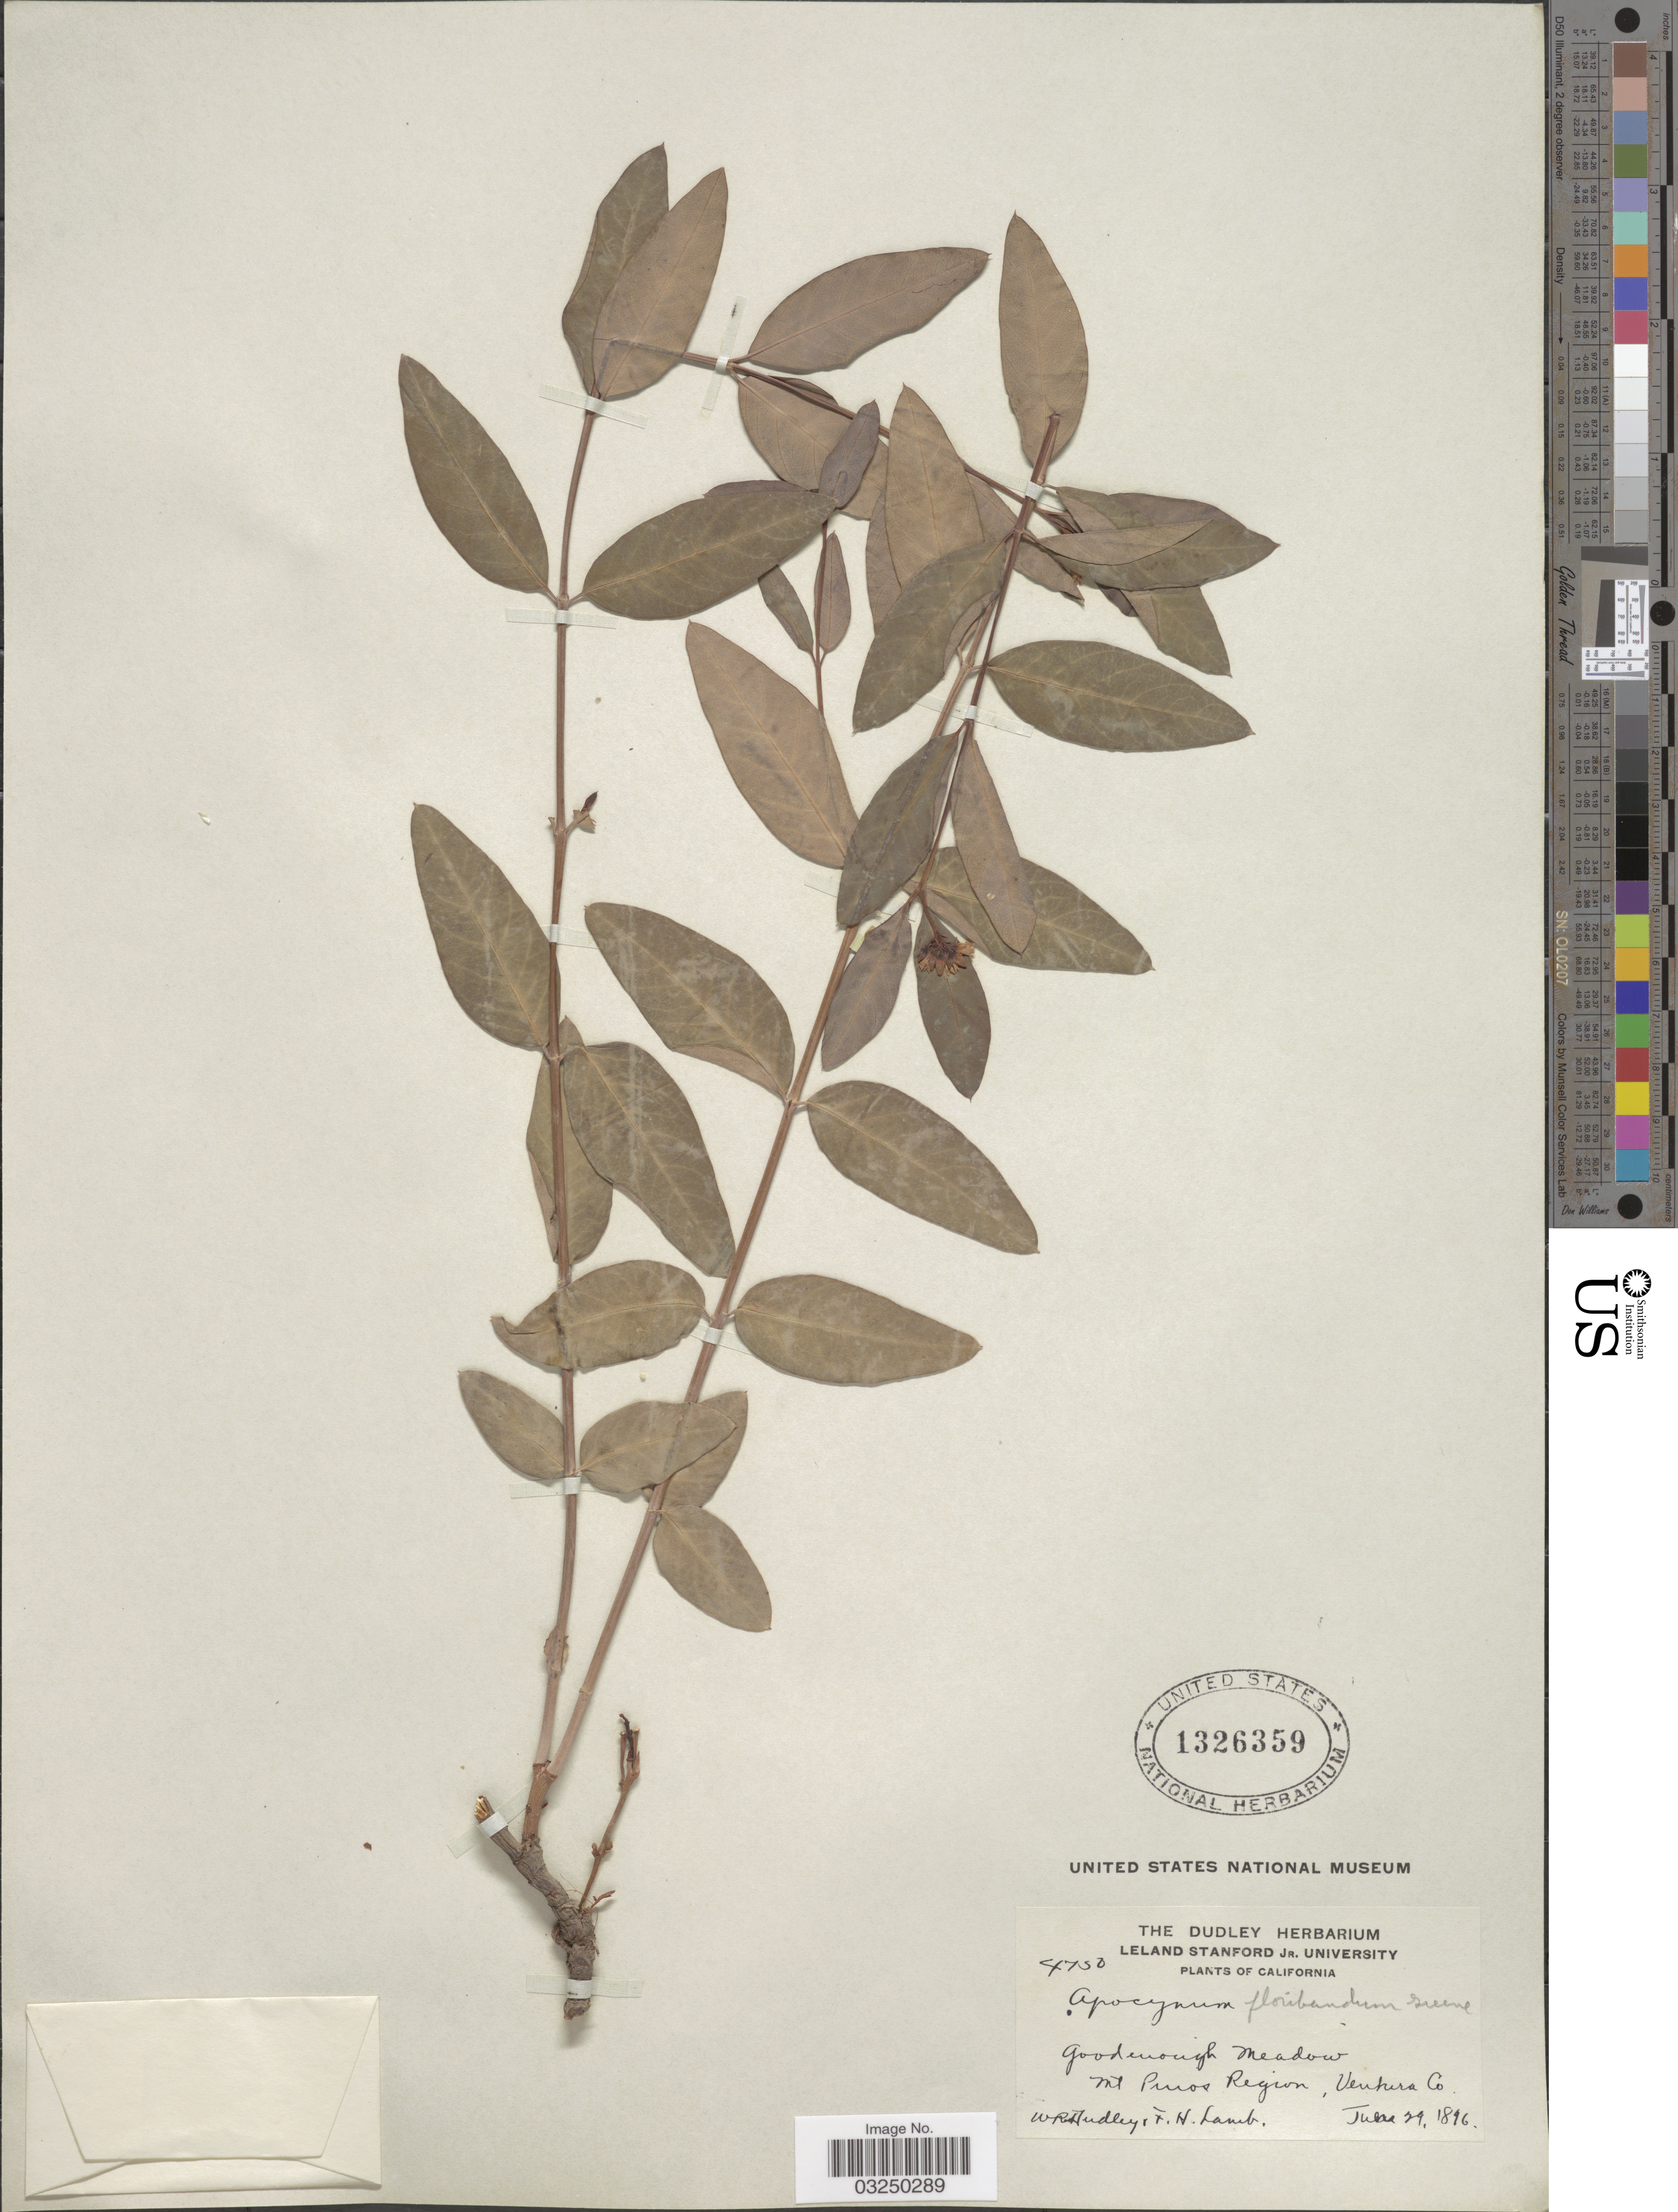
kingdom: Plantae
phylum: Tracheophyta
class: Magnoliopsida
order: Gentianales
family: Apocynaceae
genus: Apocynum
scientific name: Apocynum sp.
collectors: W. Dudley & F. H. Lamb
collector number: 4750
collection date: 1896-06-29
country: United States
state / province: California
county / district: Ventura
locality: Goodenough Meadow, Mt Pinos Region, Ventura Co.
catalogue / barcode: US 1326359